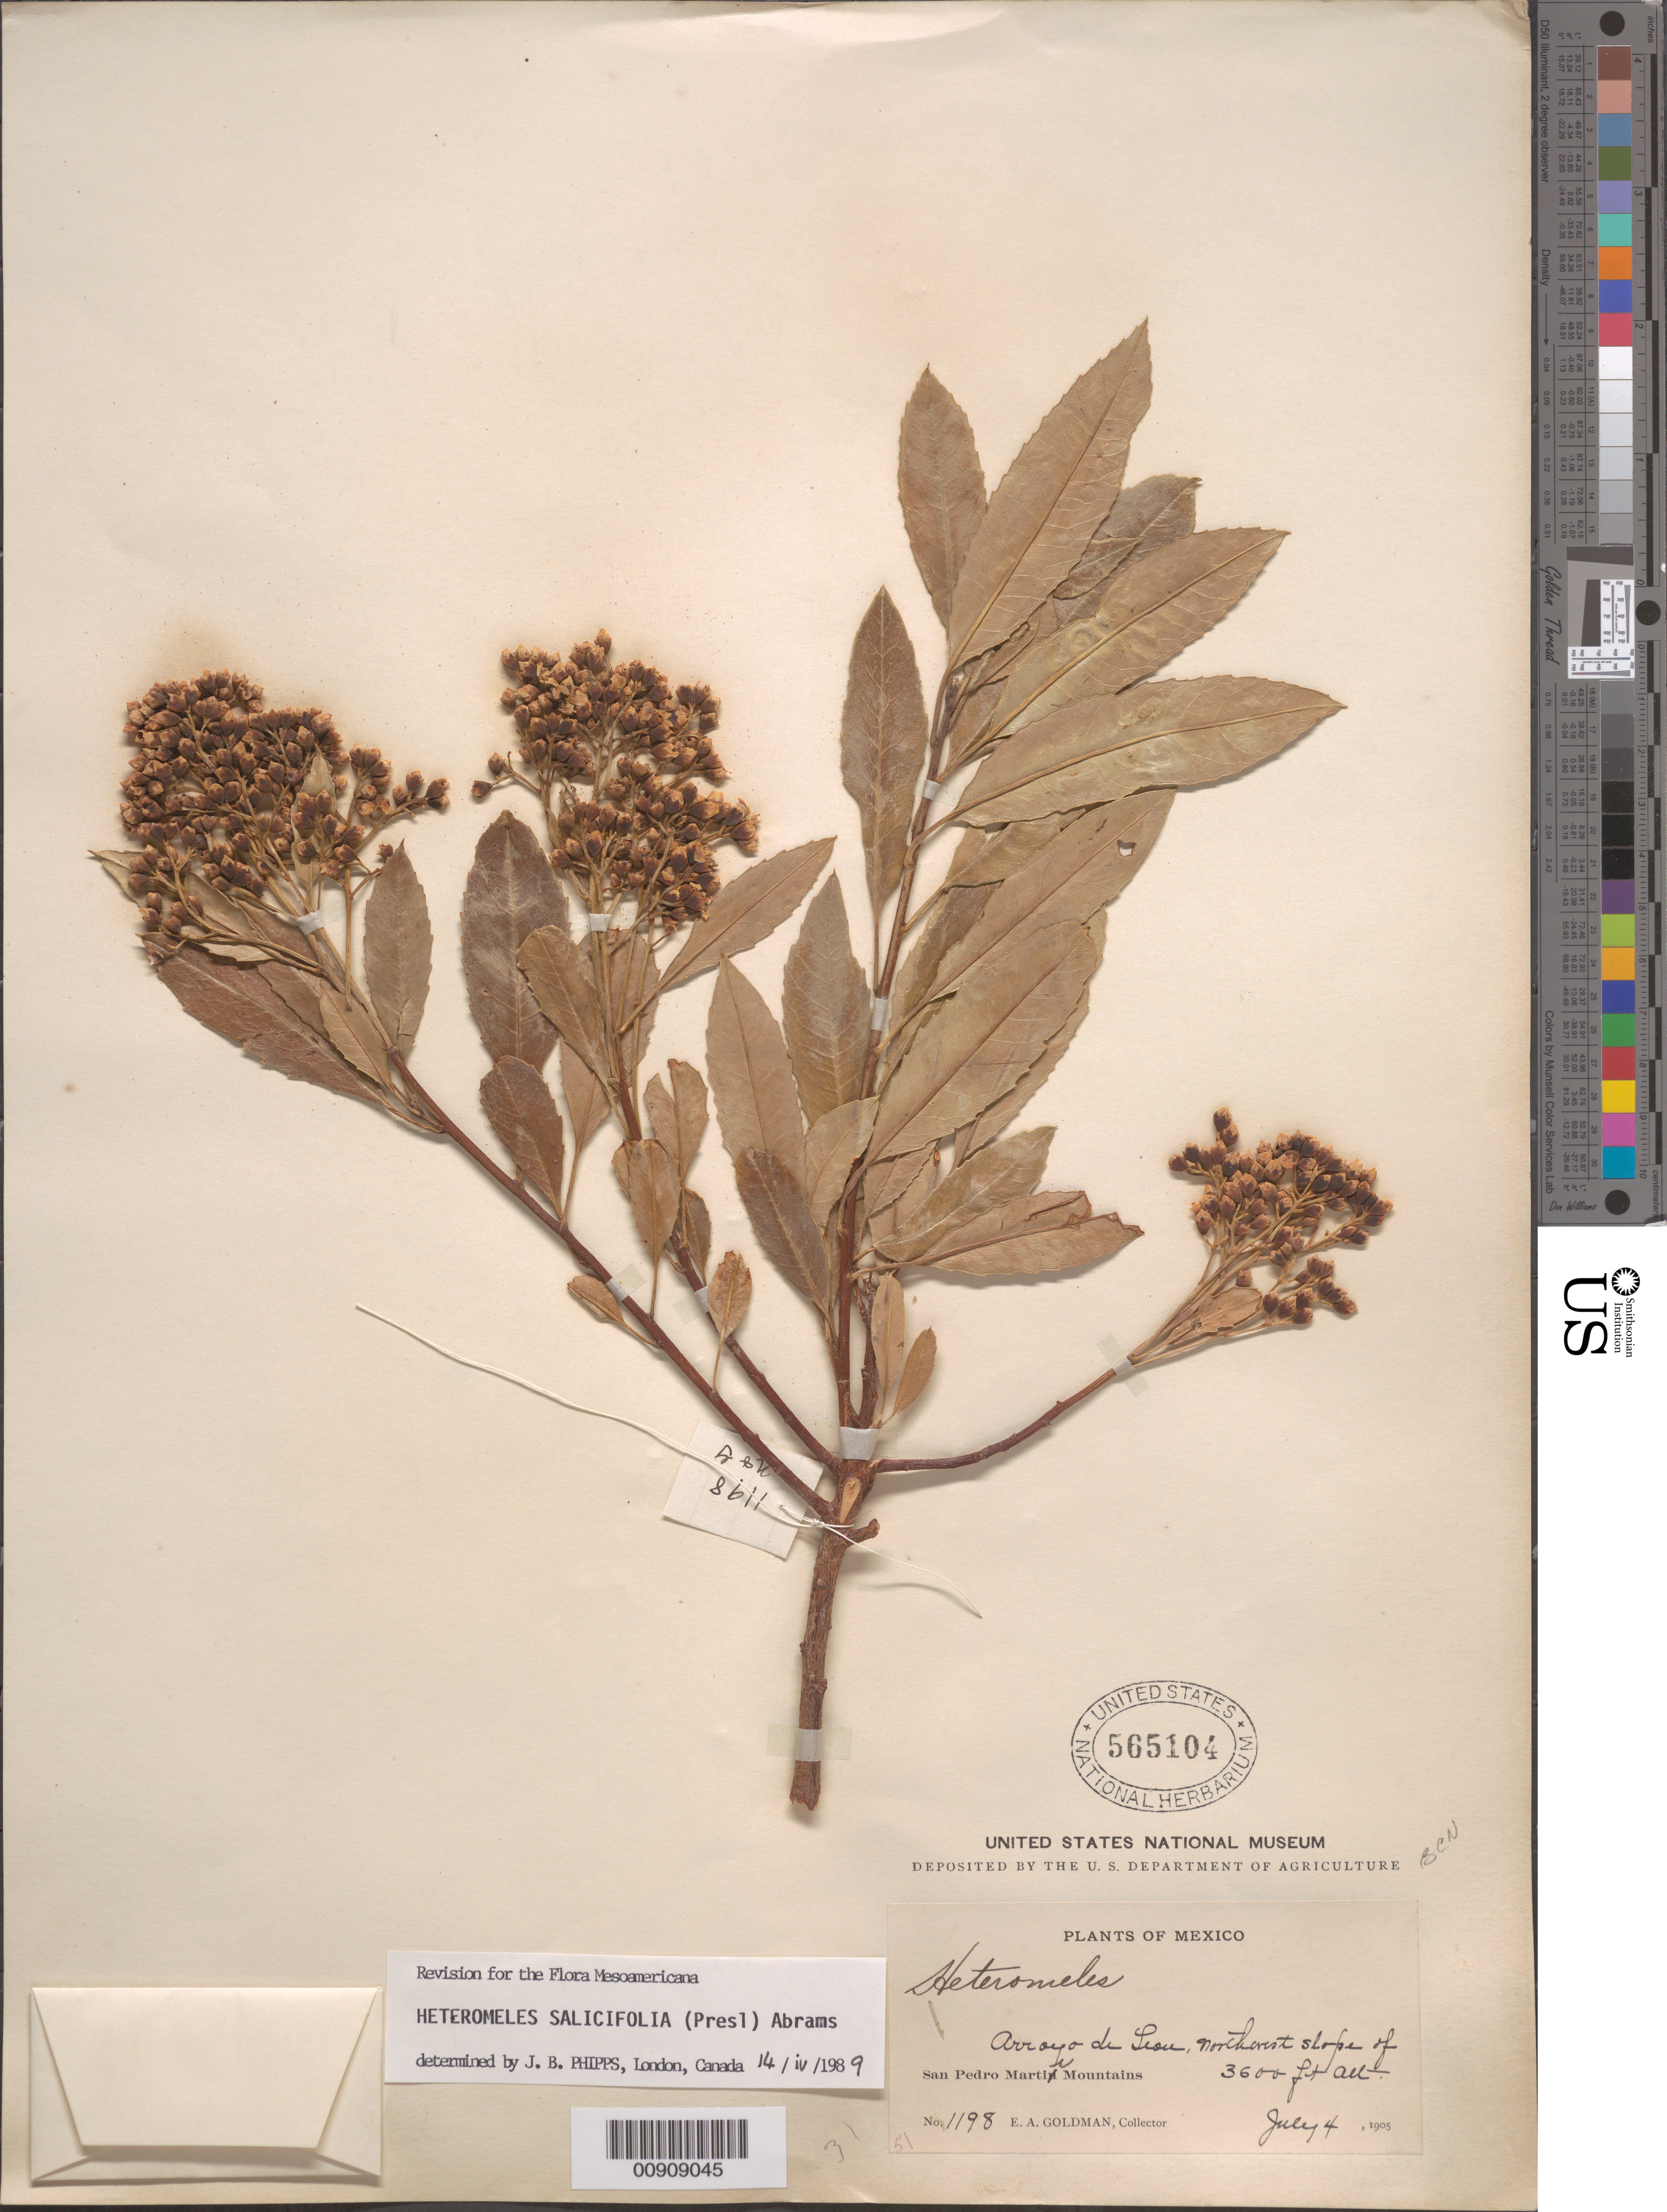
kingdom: Plantae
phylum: Tracheophyta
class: Magnoliopsida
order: Rosales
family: Rosaceae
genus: Heteromeles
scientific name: Heteromeles salicifolia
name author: (C. Presl) Abrams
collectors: E. A. Goldman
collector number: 1198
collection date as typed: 04 Jul 1905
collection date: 1905-07-04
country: Mexico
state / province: Baja California Norte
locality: Arroyo de León, north crest slope of San Pedro Martir Mountains.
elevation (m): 1097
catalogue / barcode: US 565104